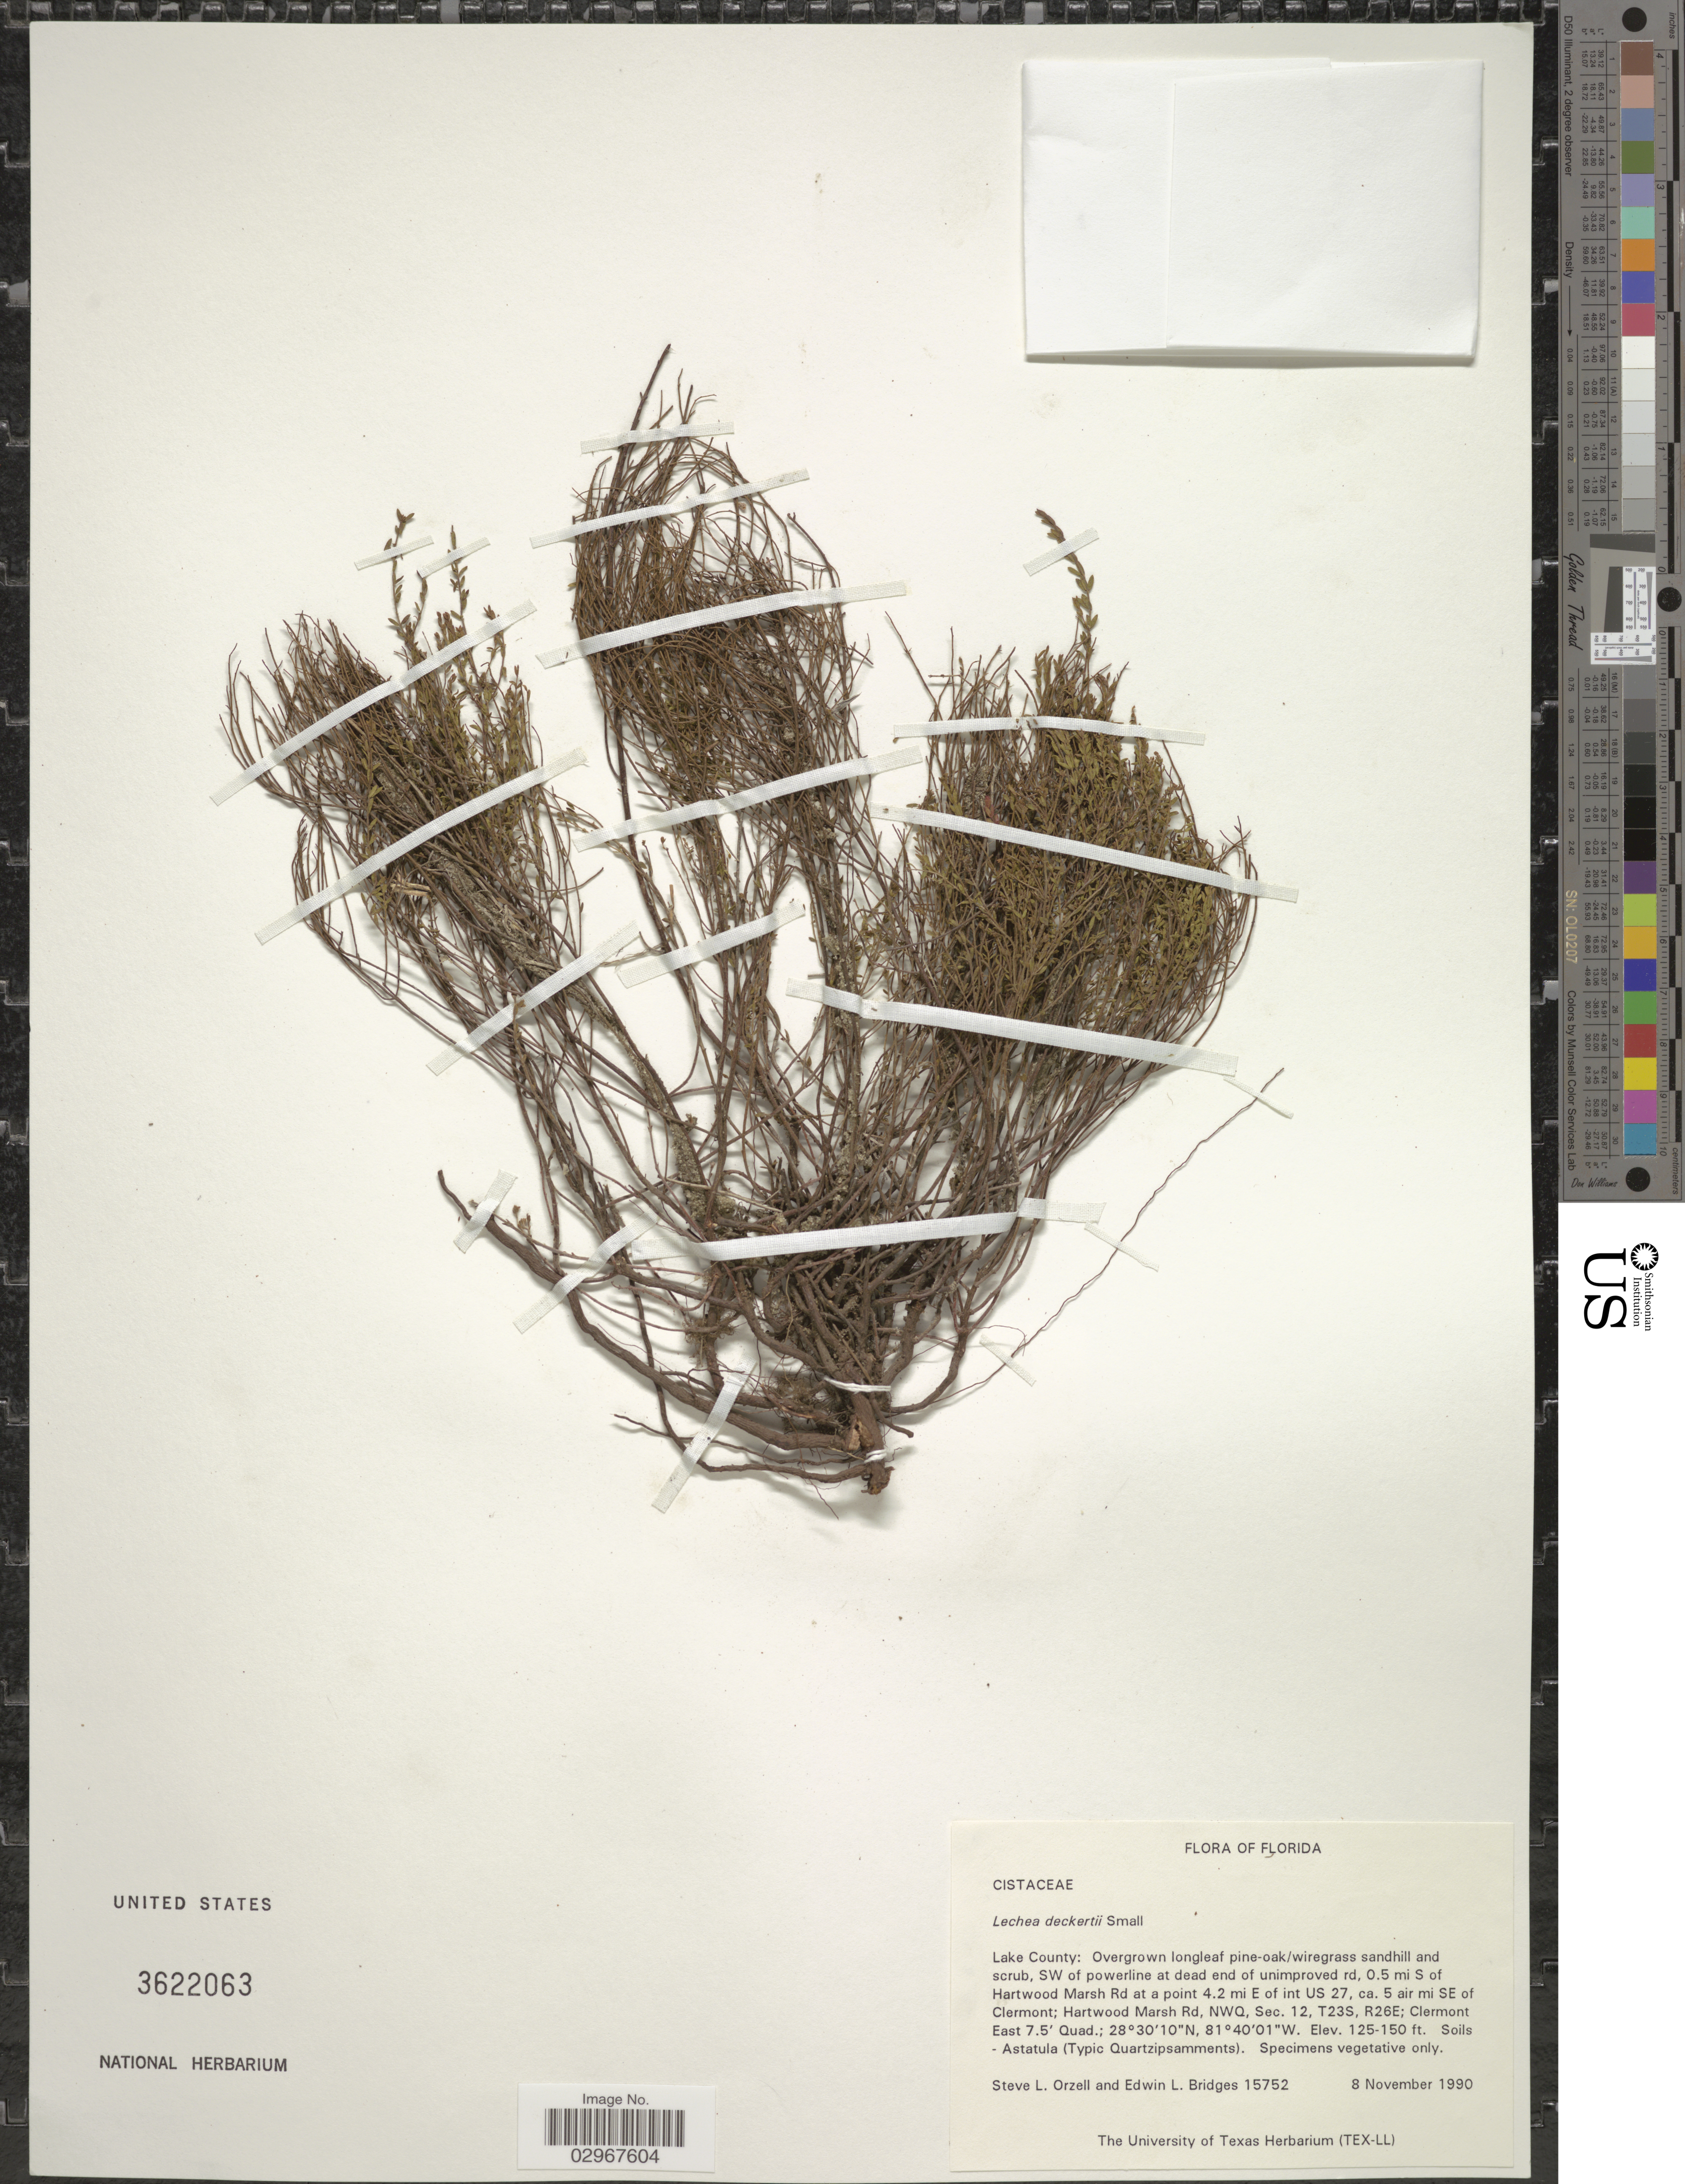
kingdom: Plantae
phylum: Tracheophyta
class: Magnoliopsida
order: Malvales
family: Cistaceae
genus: Lechea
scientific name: Lechea deckertii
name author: Small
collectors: S. Orzell & E. Bridges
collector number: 15752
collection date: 1990-11-08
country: United States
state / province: Florida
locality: Lake County: SW of powerline at dead end of unimproved rd, 0.5 mi S of Hartwood Marsh Rd at a point 4.2 mi E of int US 27, ca. 5 air mi Se of Clermont; Hartwood Marsh Rd, NWQ, Sec. 12, T23S, R26E; Clermont East 7.5' Quad.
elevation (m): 38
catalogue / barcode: US 3622063